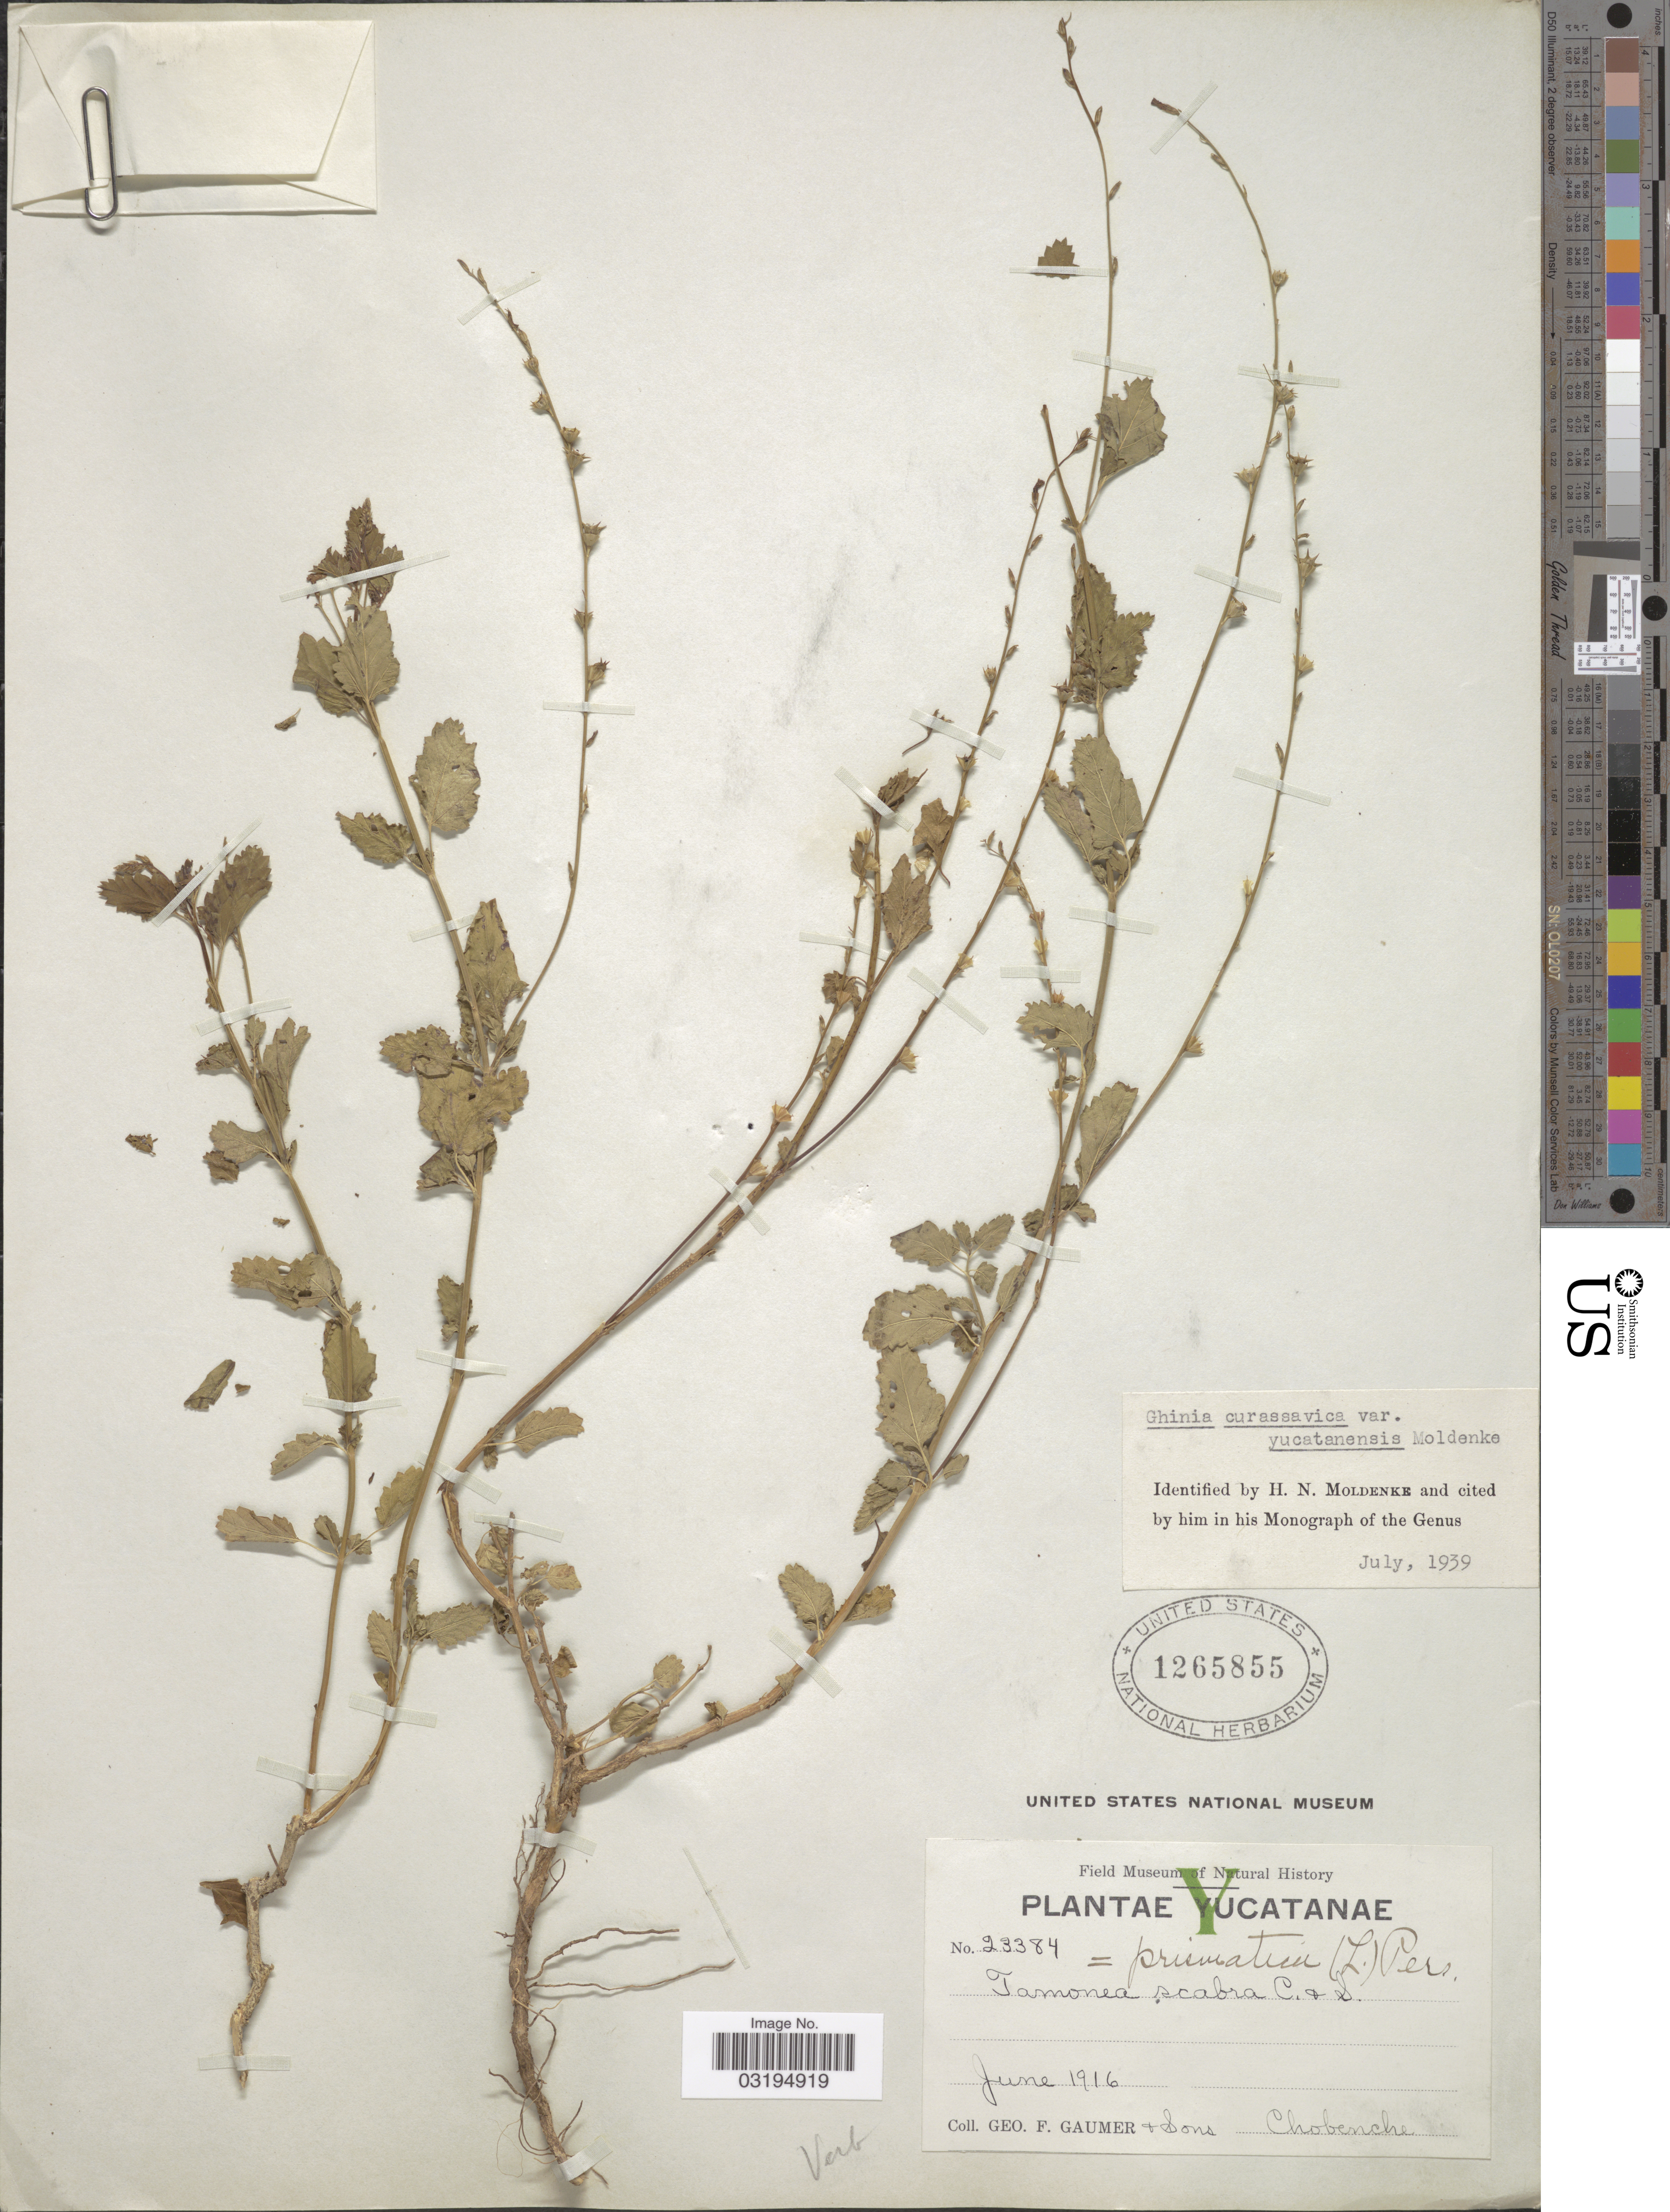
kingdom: Plantae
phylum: Tracheophyta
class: Magnoliopsida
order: Lamiales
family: Verbenaceae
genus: Tamonea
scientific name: Tamonea curassavica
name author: (L.) Pers.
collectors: G. F. Gaumer & Sons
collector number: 23384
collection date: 1916-06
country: Mexico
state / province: Yucatán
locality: Chobenche.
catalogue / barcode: US 1265855